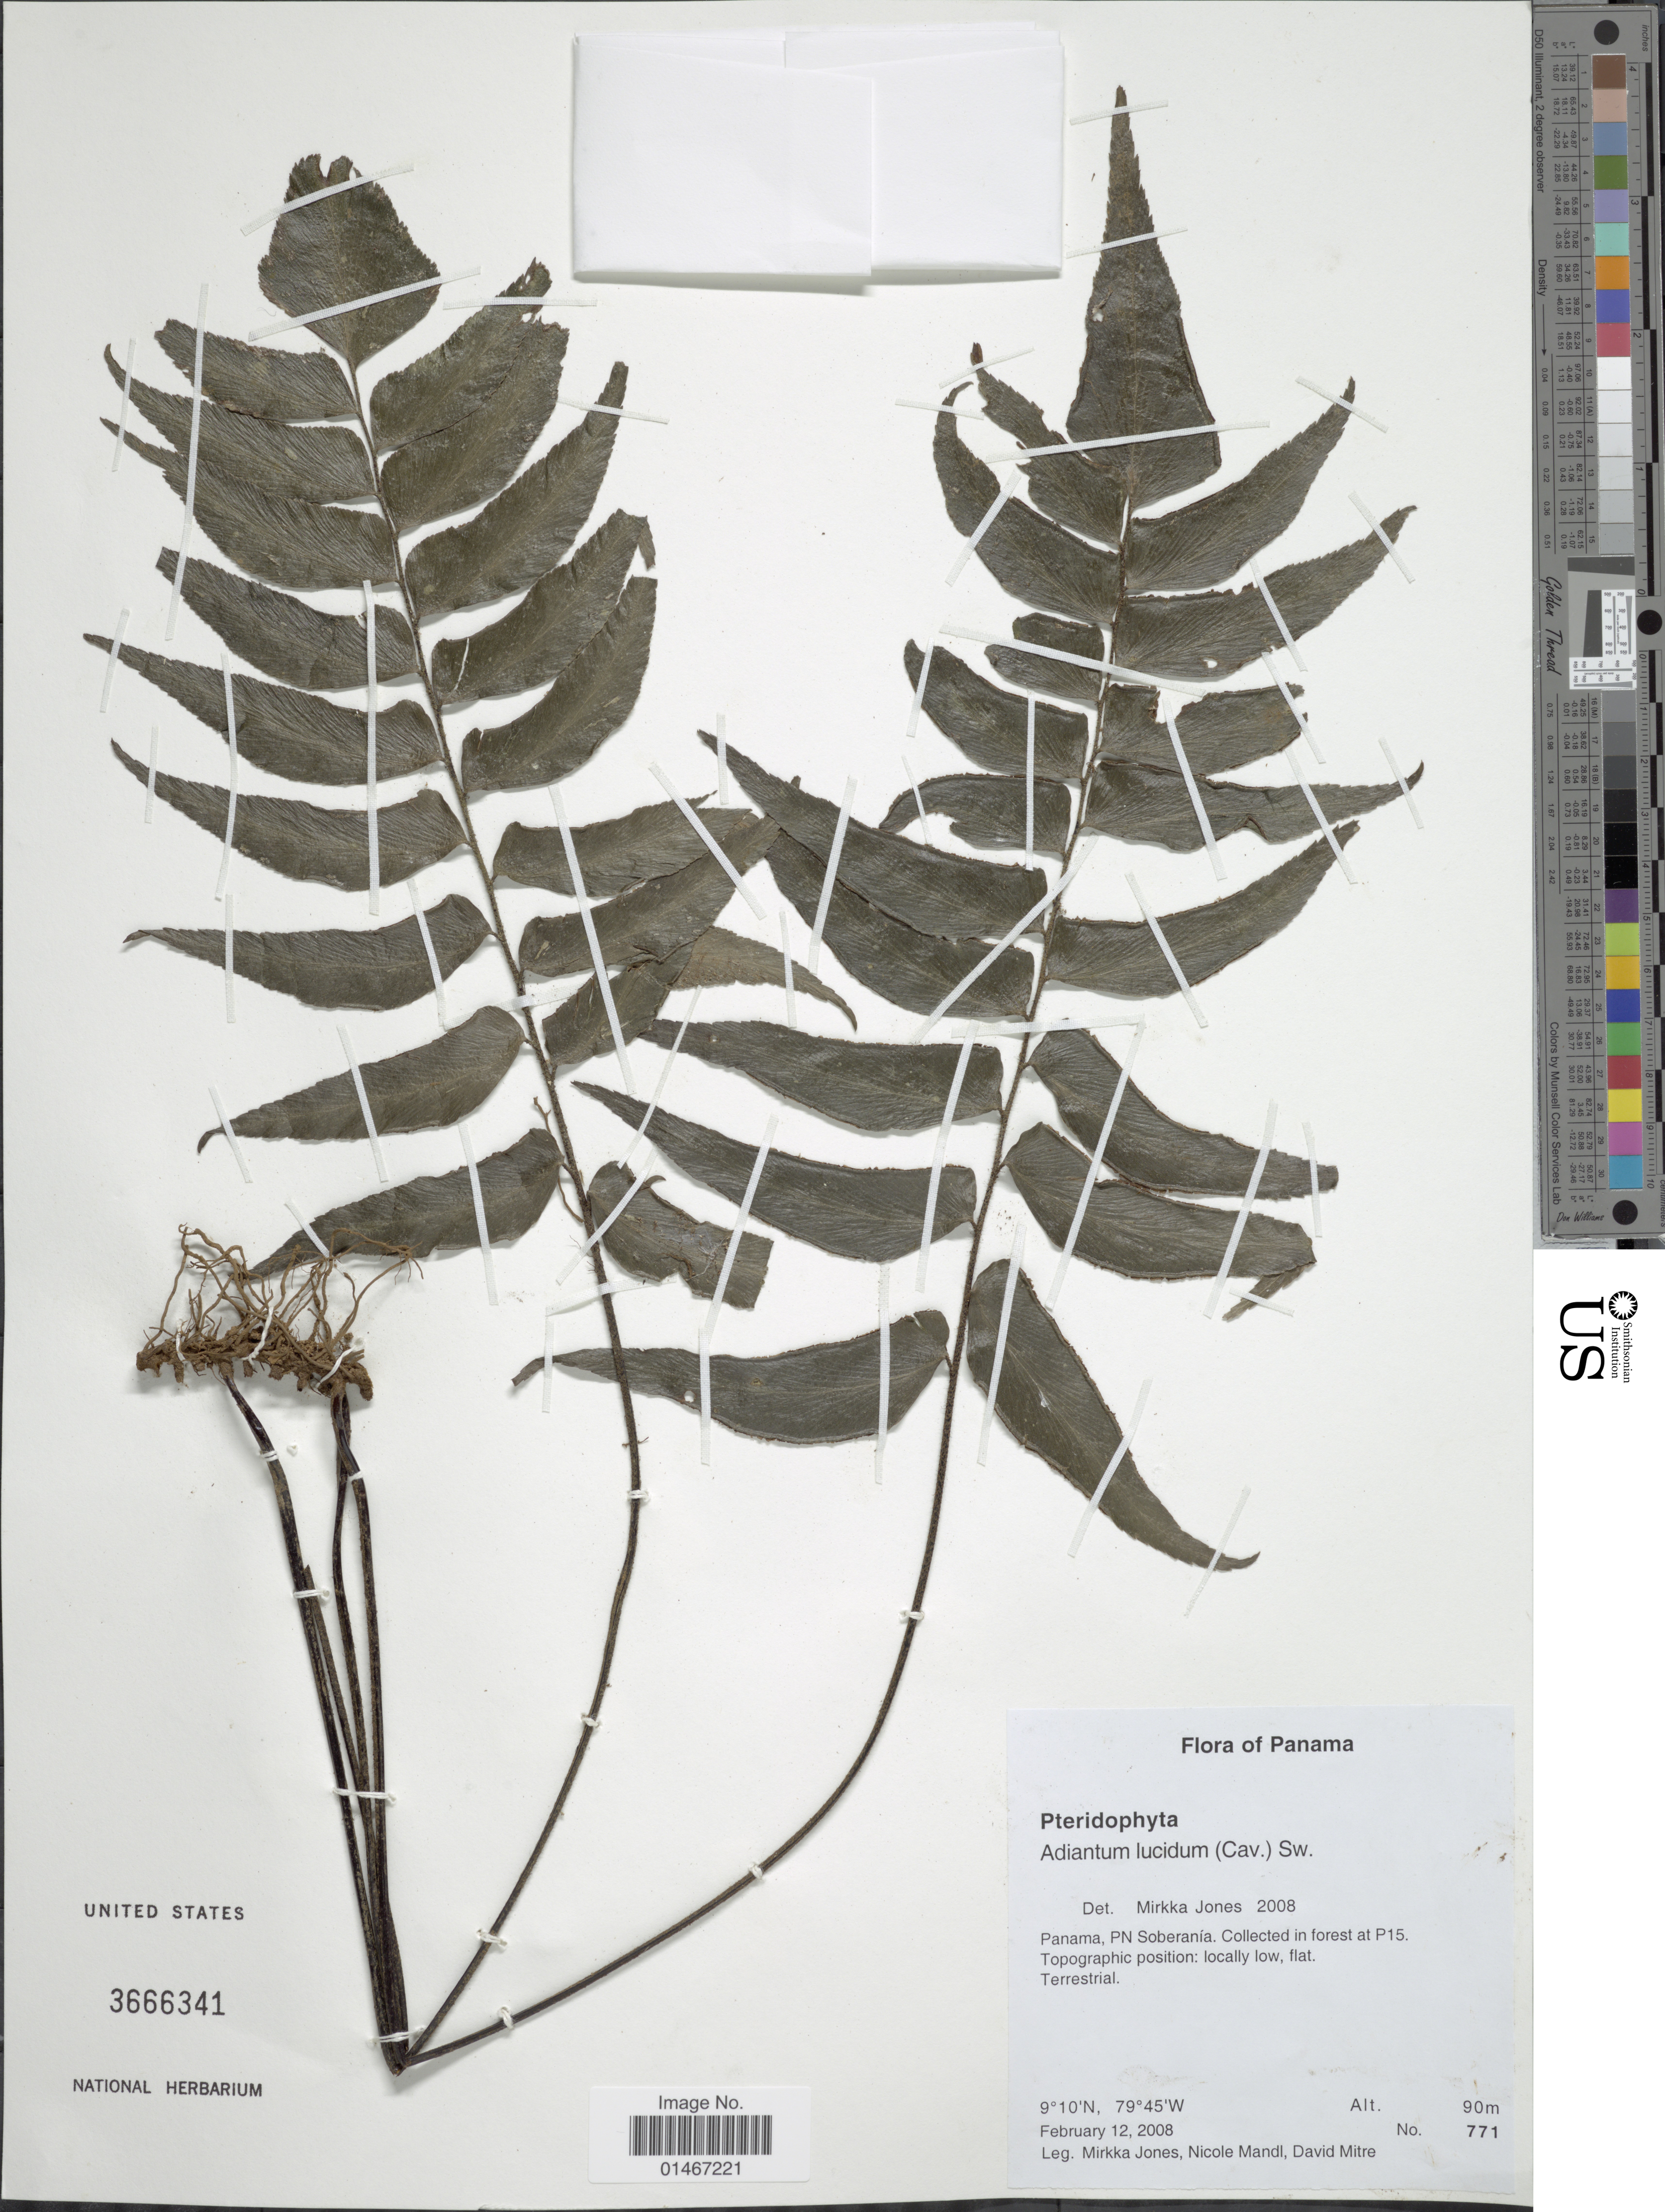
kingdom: Plantae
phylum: Tracheophyta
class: Polypodiopsida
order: Polypodiales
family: Pteridaceae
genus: Adiantum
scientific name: Adiantum lucidum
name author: (Cav.) Sw.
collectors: M. Jones, N. Mandl & D. Mitre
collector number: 771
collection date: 2008-02-12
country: Panama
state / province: Panamá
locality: PN Soberania. In forest at P15.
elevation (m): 90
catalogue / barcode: US 3666341